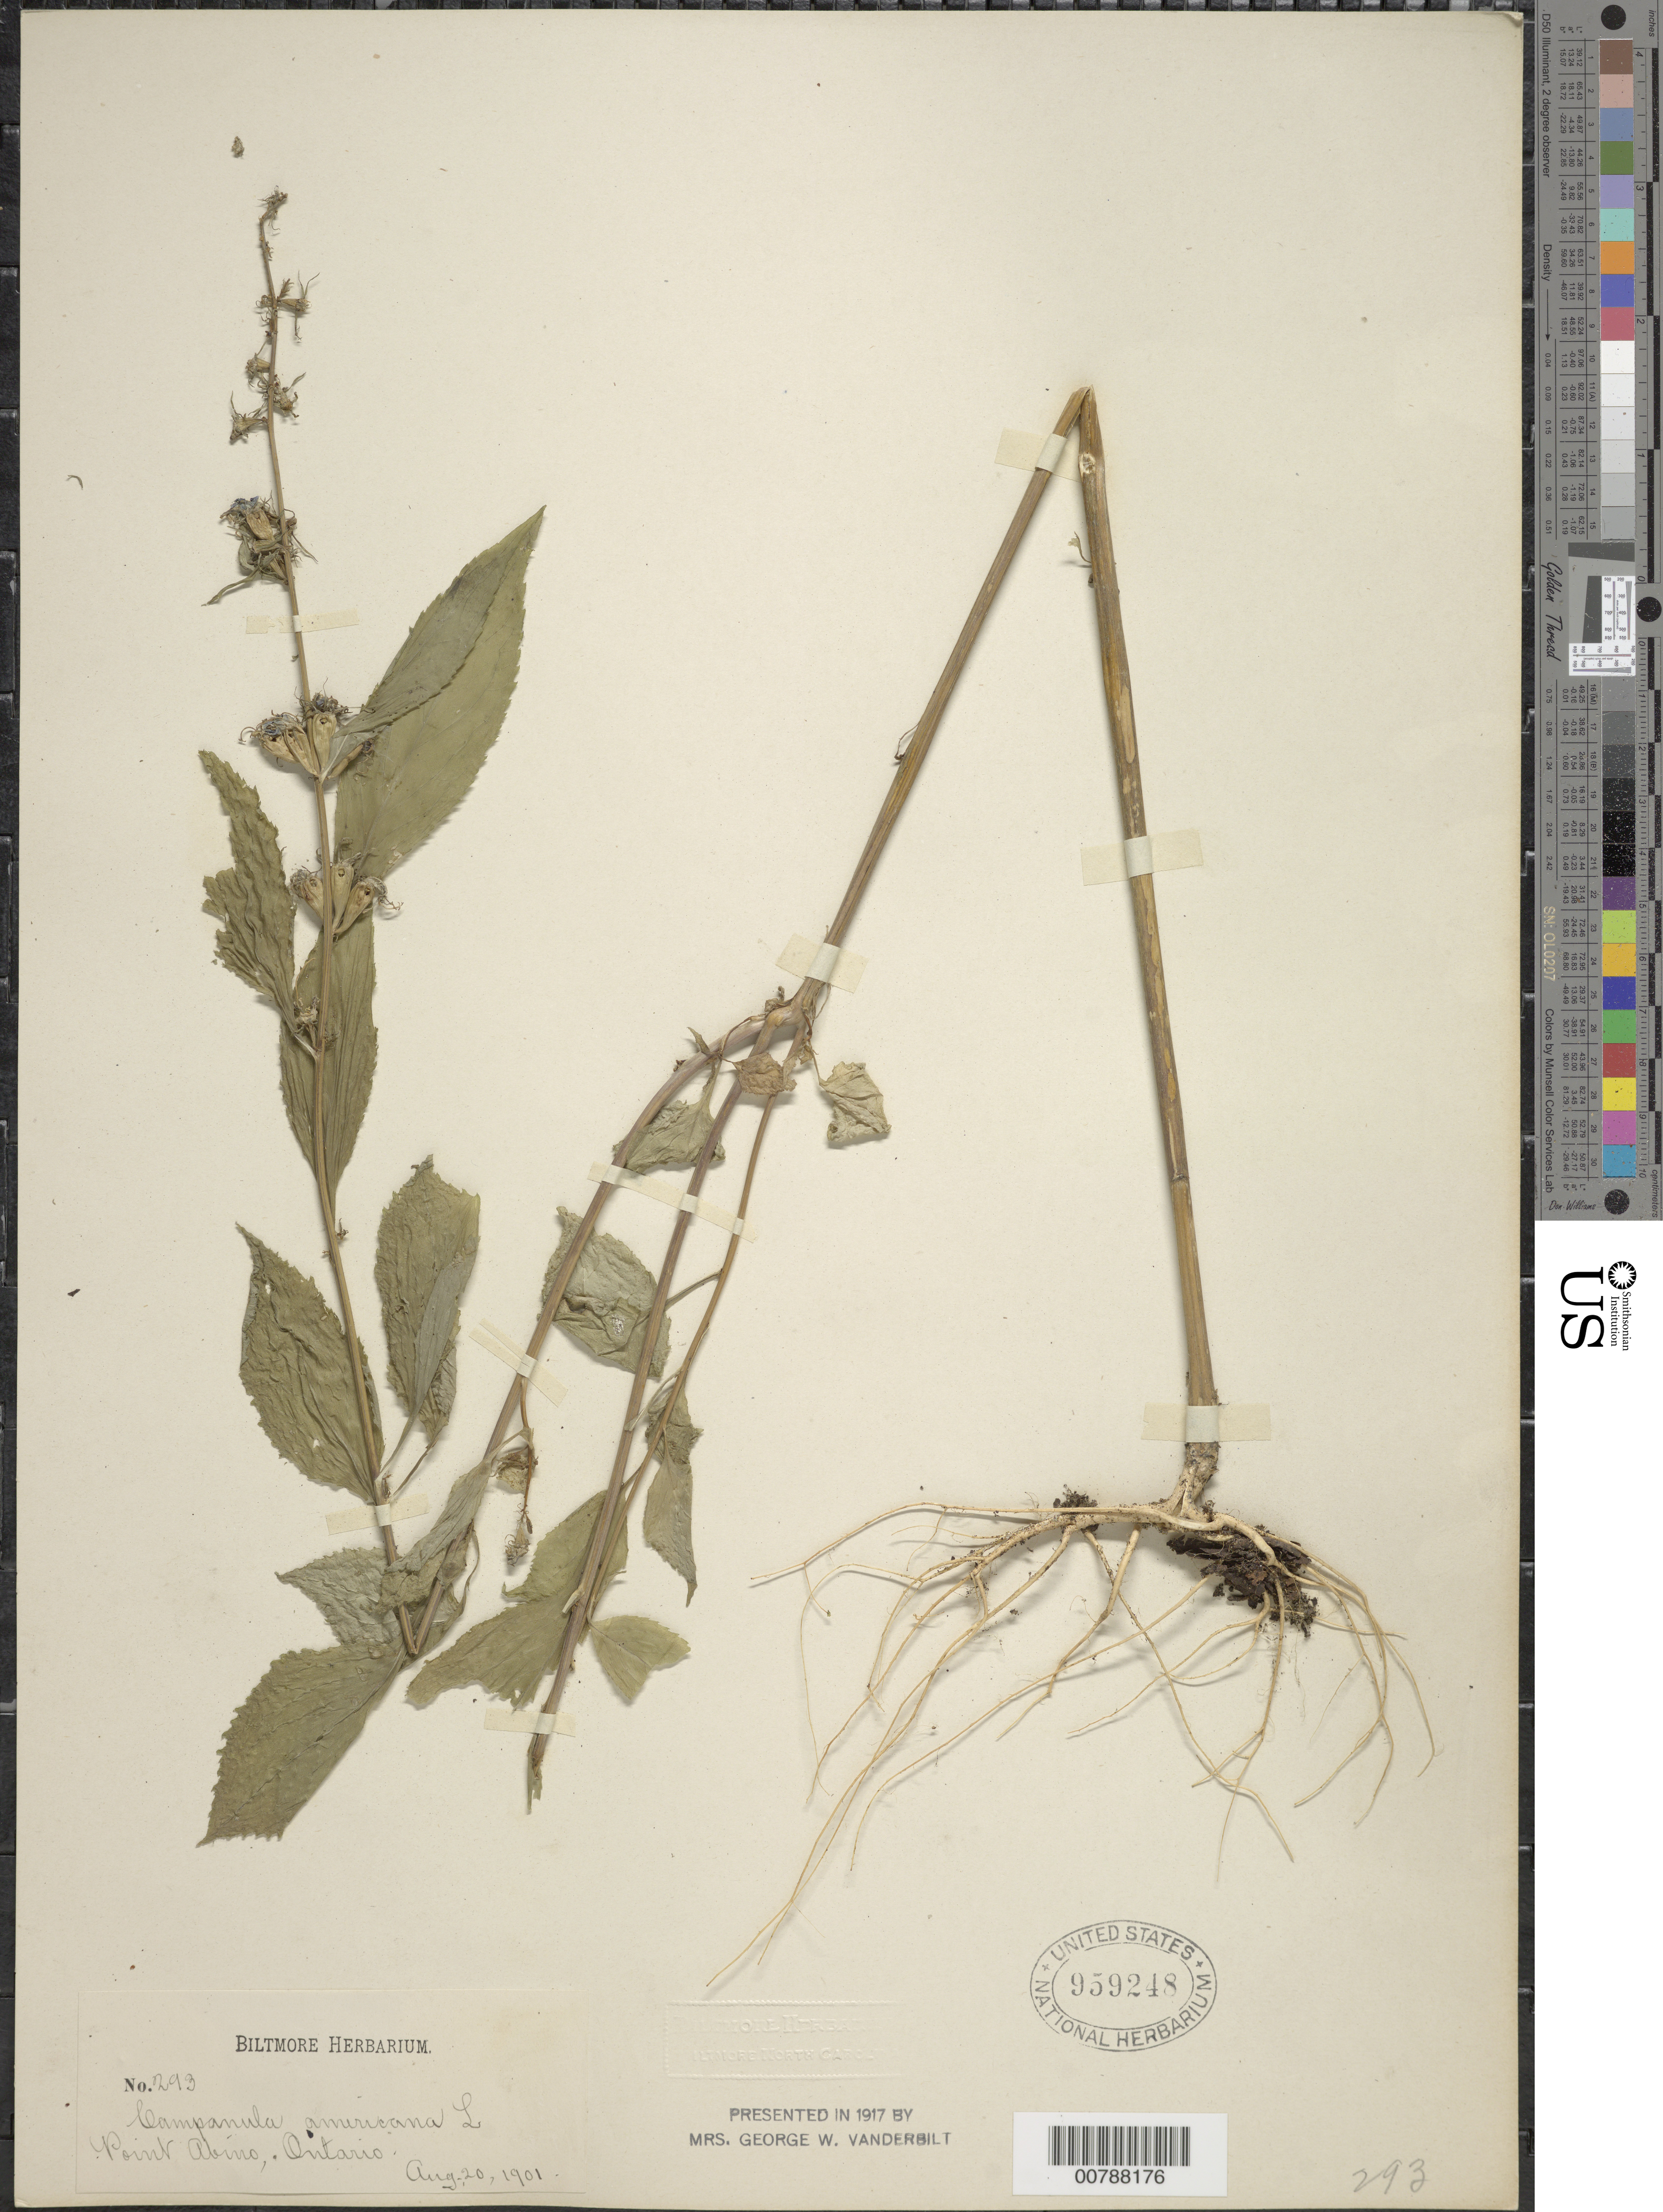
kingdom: Plantae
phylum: Tracheophyta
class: Magnoliopsida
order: Asterales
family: Campanulaceae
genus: Campanula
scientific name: Campanula americana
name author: L.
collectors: ex herb. Biltmore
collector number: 293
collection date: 1901-08-20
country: Canada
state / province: Ontario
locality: Point Abino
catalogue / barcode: US 959248